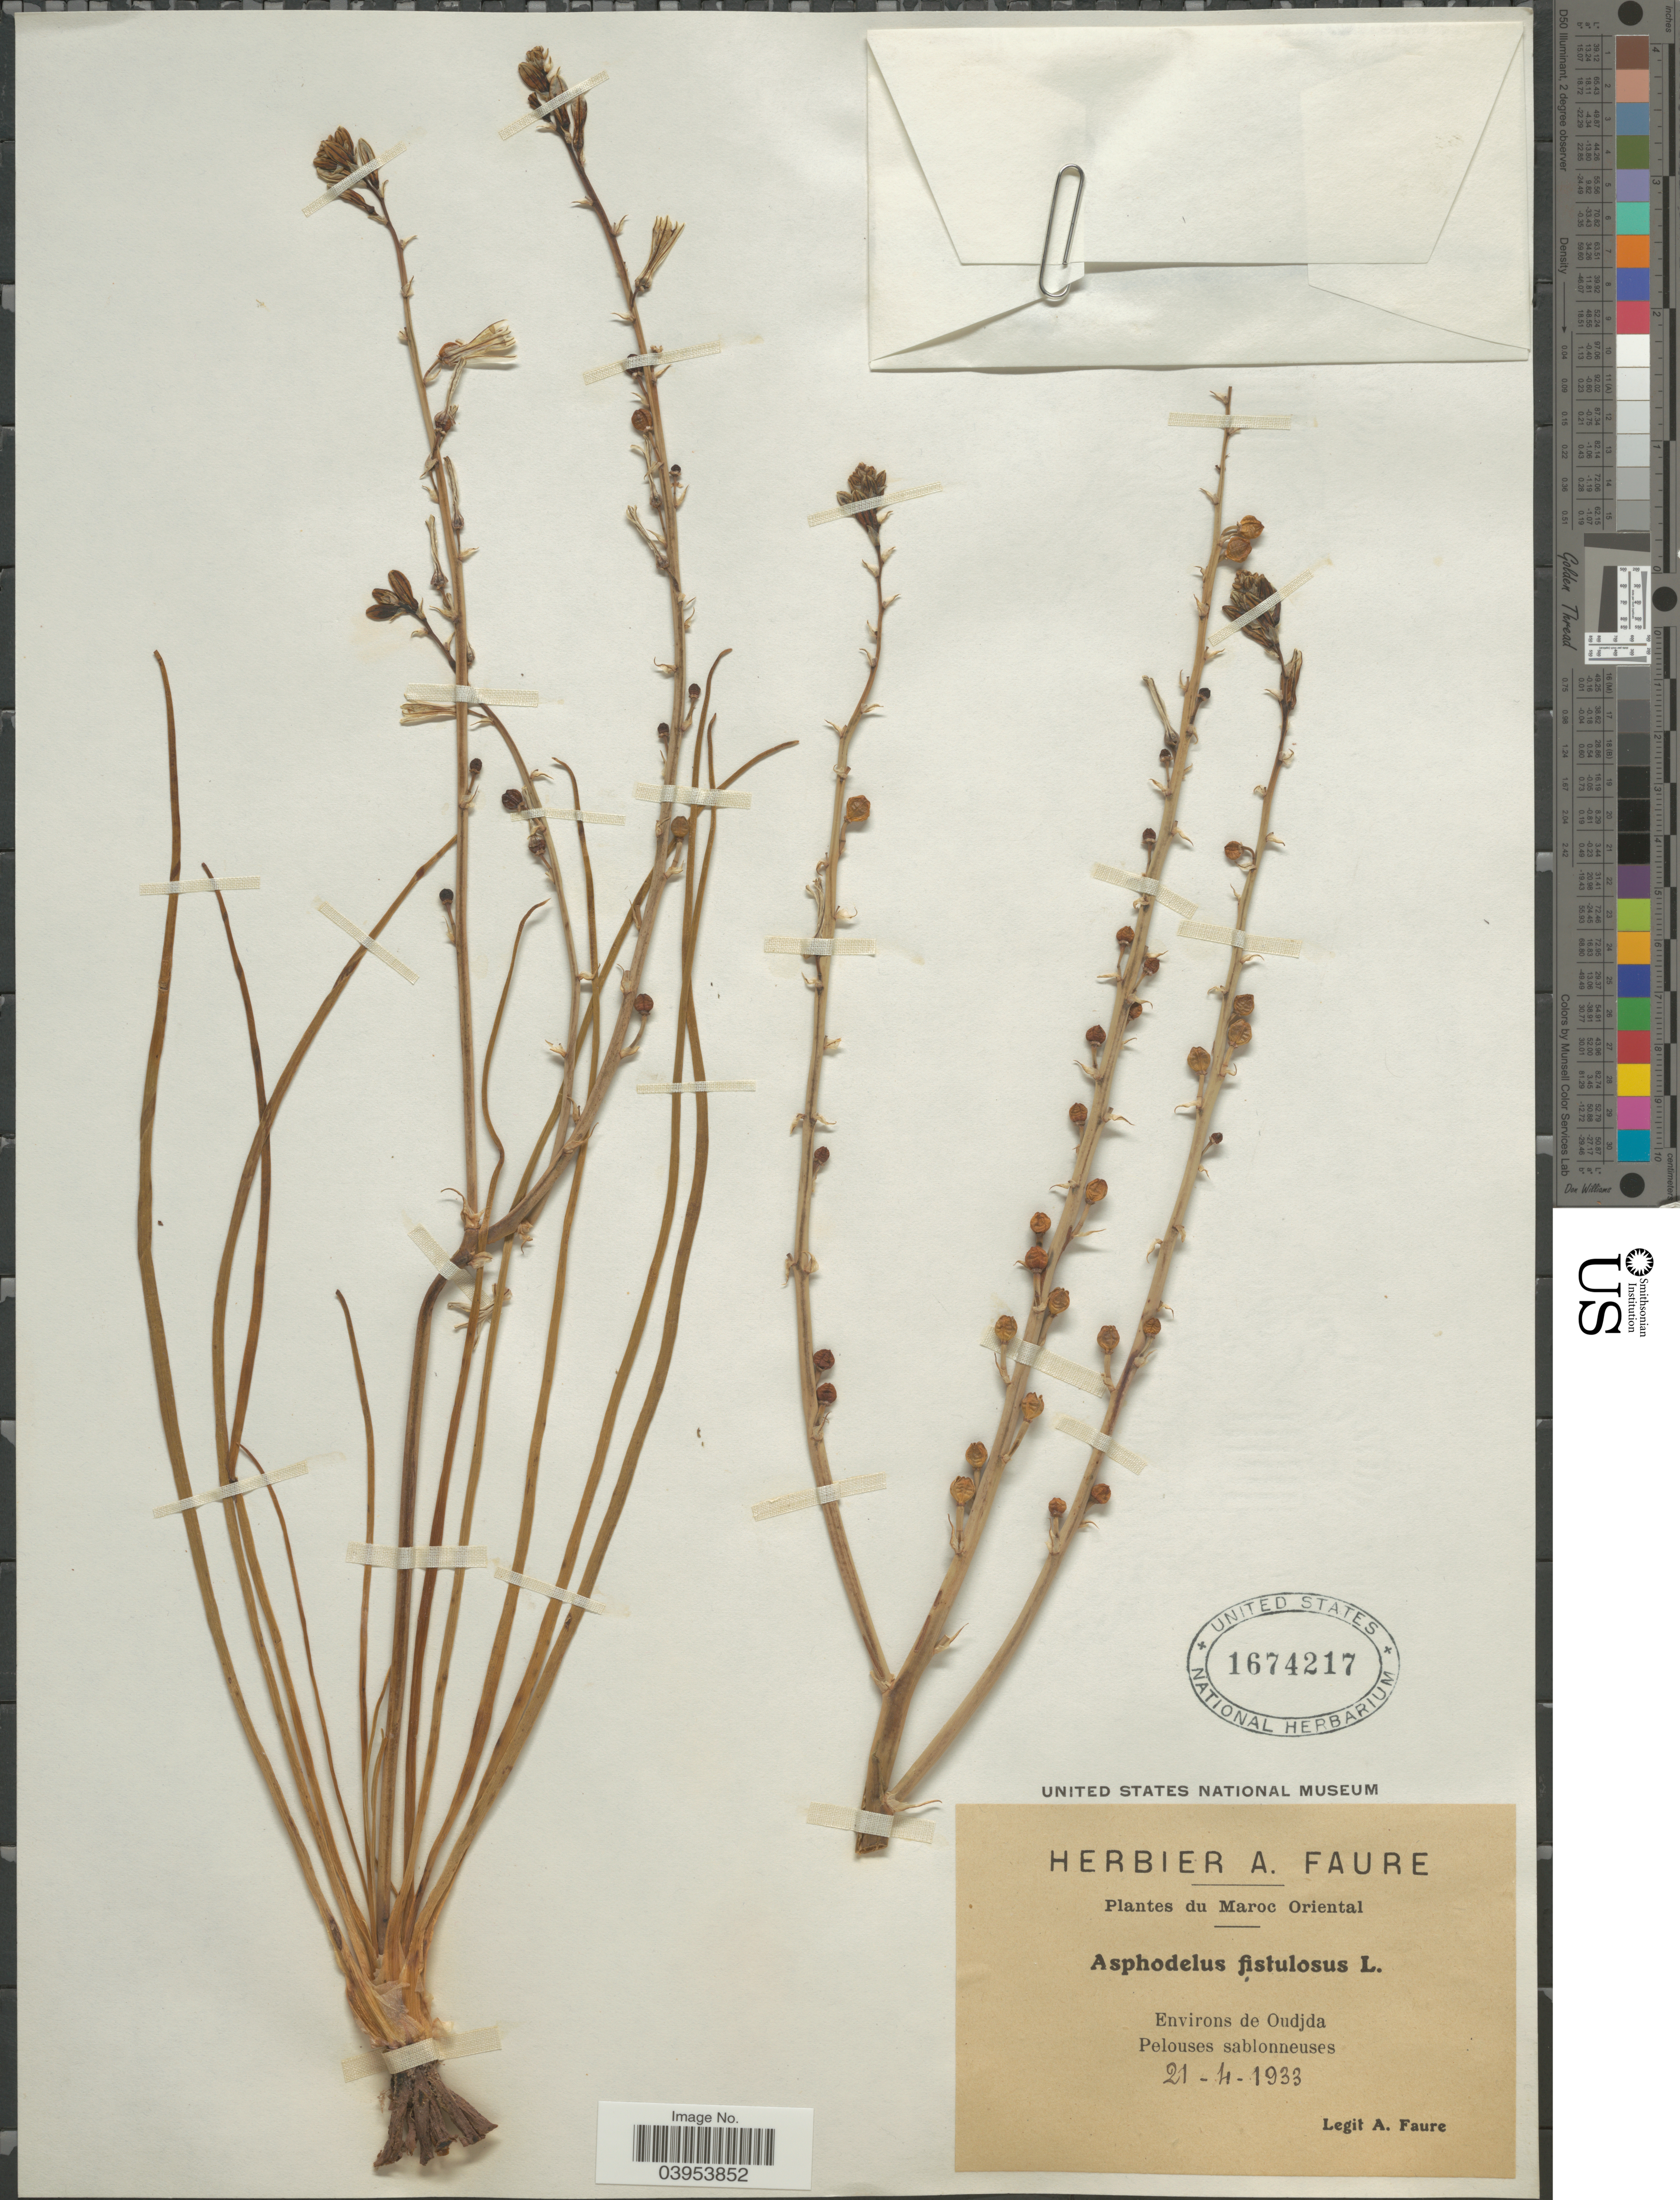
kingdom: Plantae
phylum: Tracheophyta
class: Liliopsida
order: Asparagales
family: Asphodelaceae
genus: Asphodelus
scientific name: Asphodelus fistulosus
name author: L.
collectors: A. Faure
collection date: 1933-04-21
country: Morocco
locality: Maroc Oriental. Environs de Oudjda.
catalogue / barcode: US 1674217